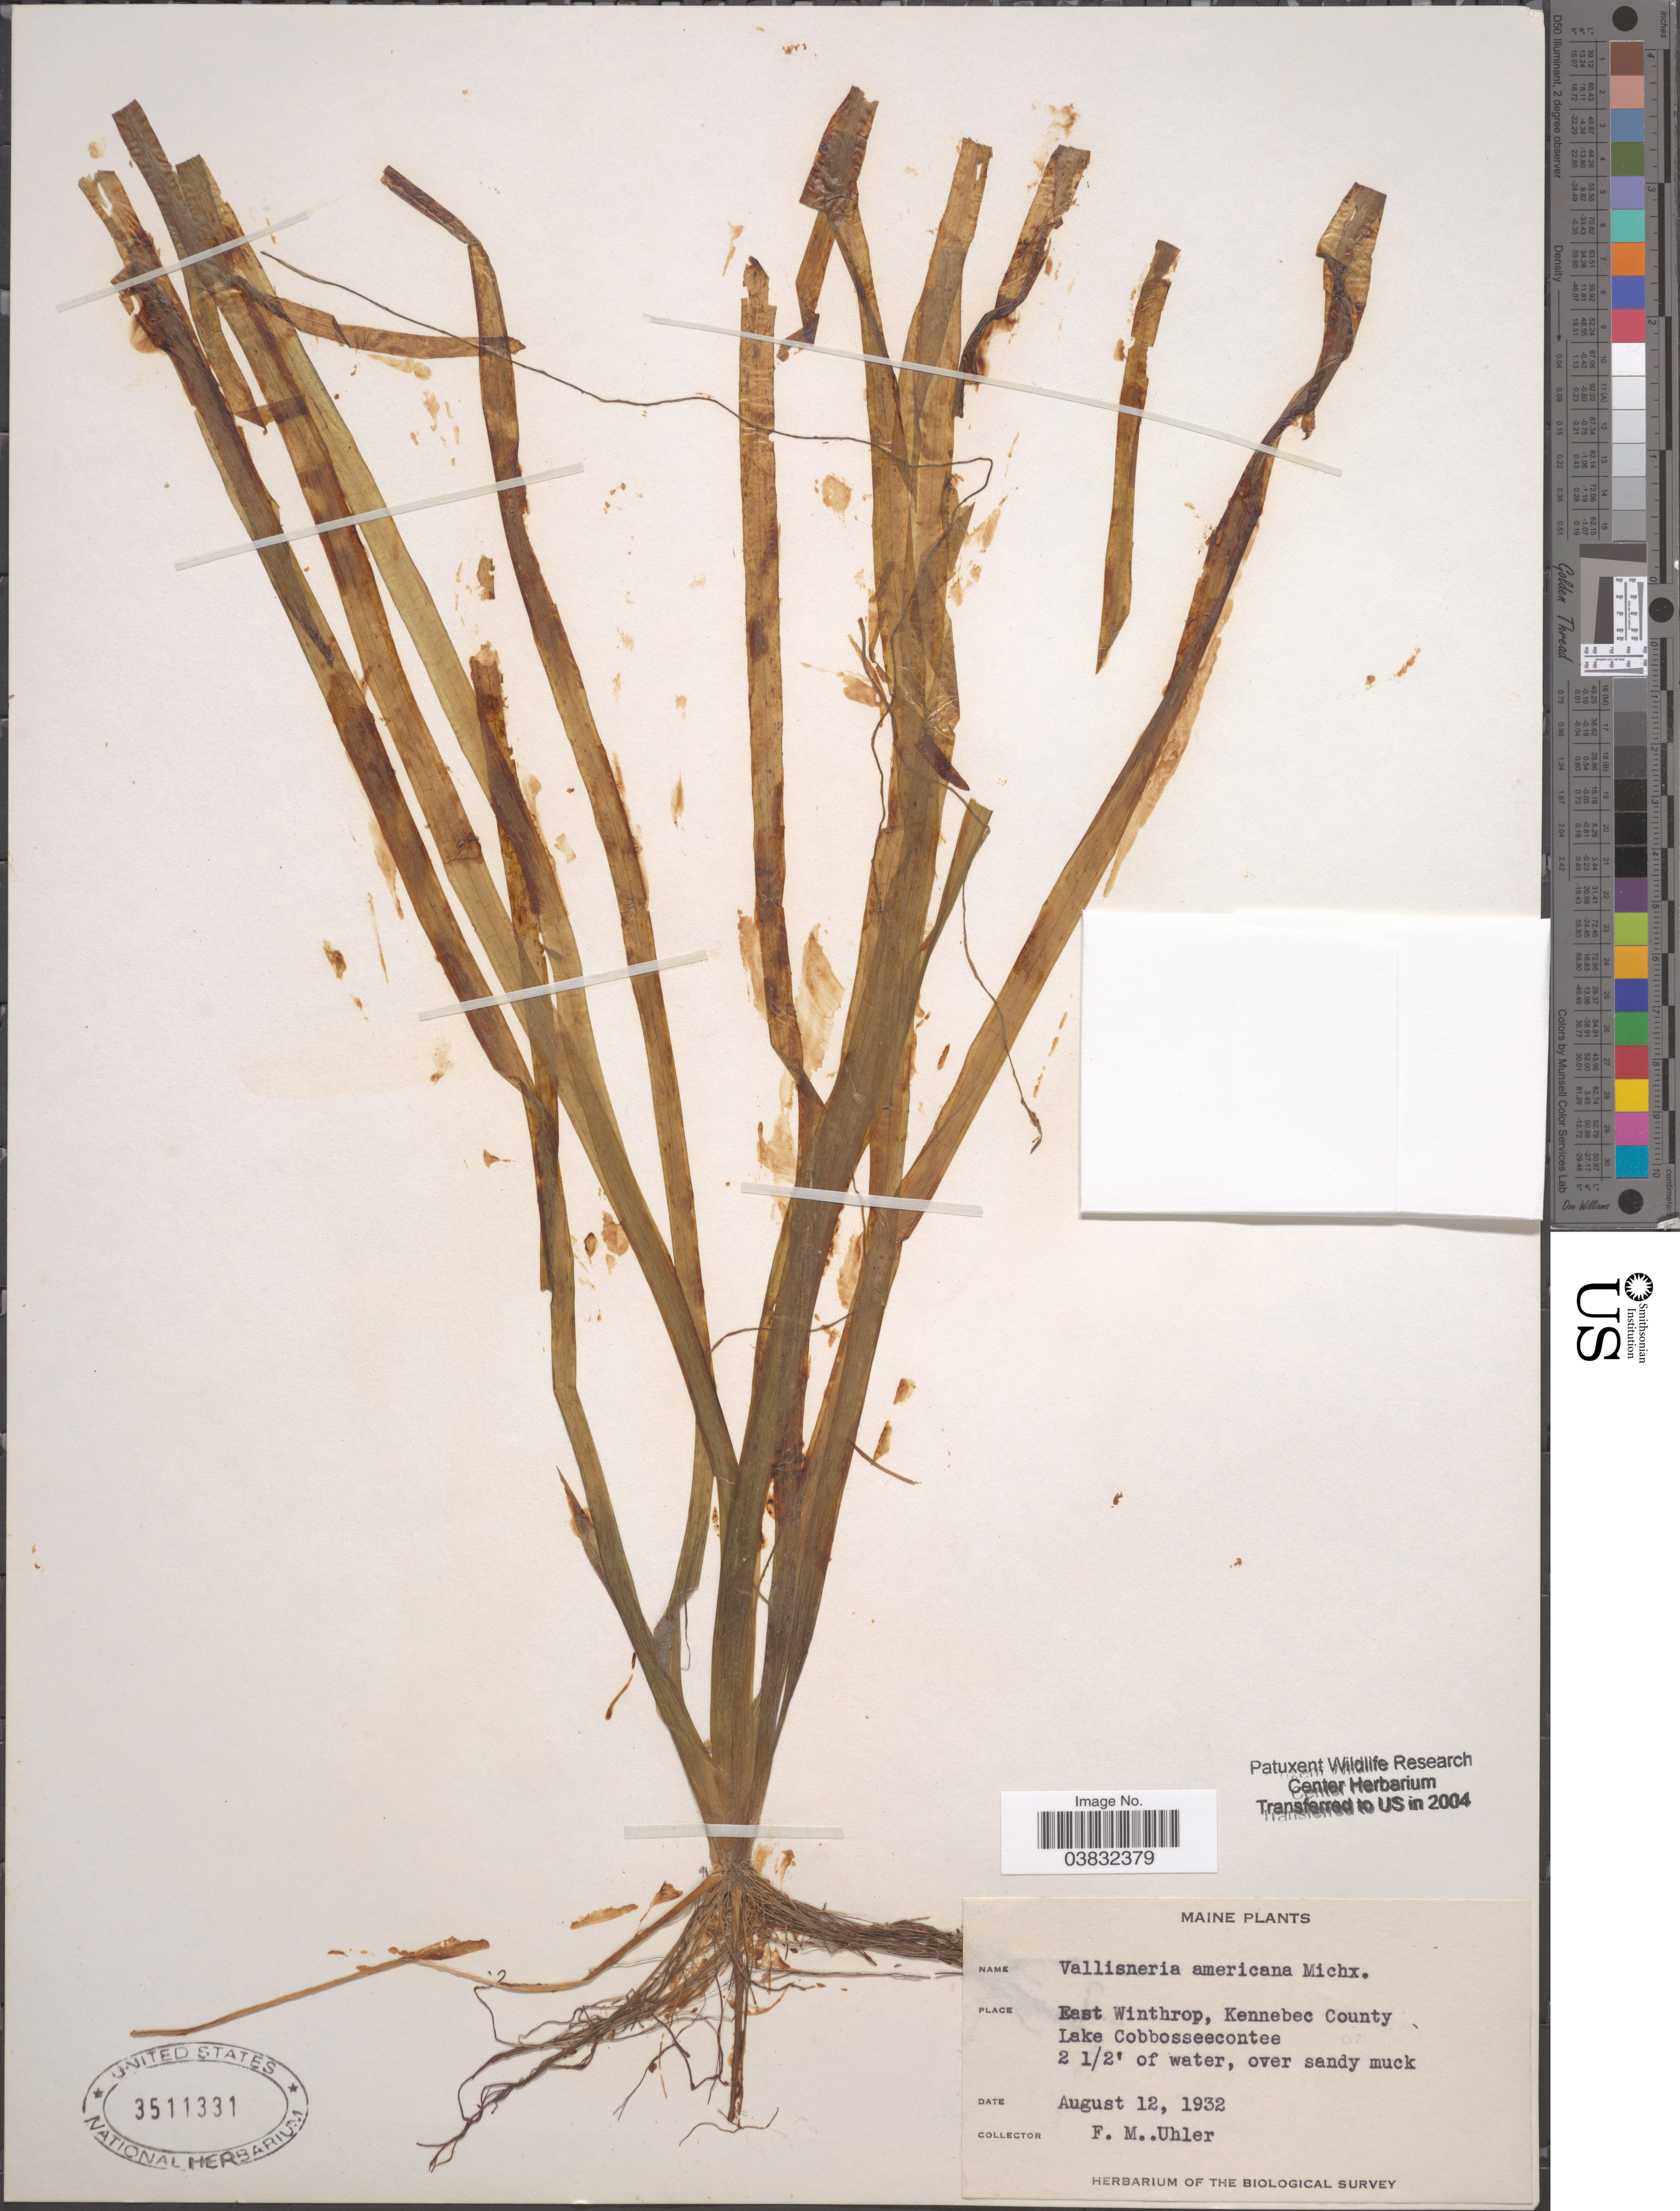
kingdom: Plantae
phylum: Tracheophyta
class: Liliopsida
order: Alismatales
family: Hydrocharitaceae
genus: Vallisneria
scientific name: Vallisneria americana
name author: Michx.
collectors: F. M. Uhler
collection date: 1932-08-12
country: United States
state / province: Maine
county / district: Kennebec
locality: East Winthrop, Lake Cobbosseecontee.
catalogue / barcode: US 3511331